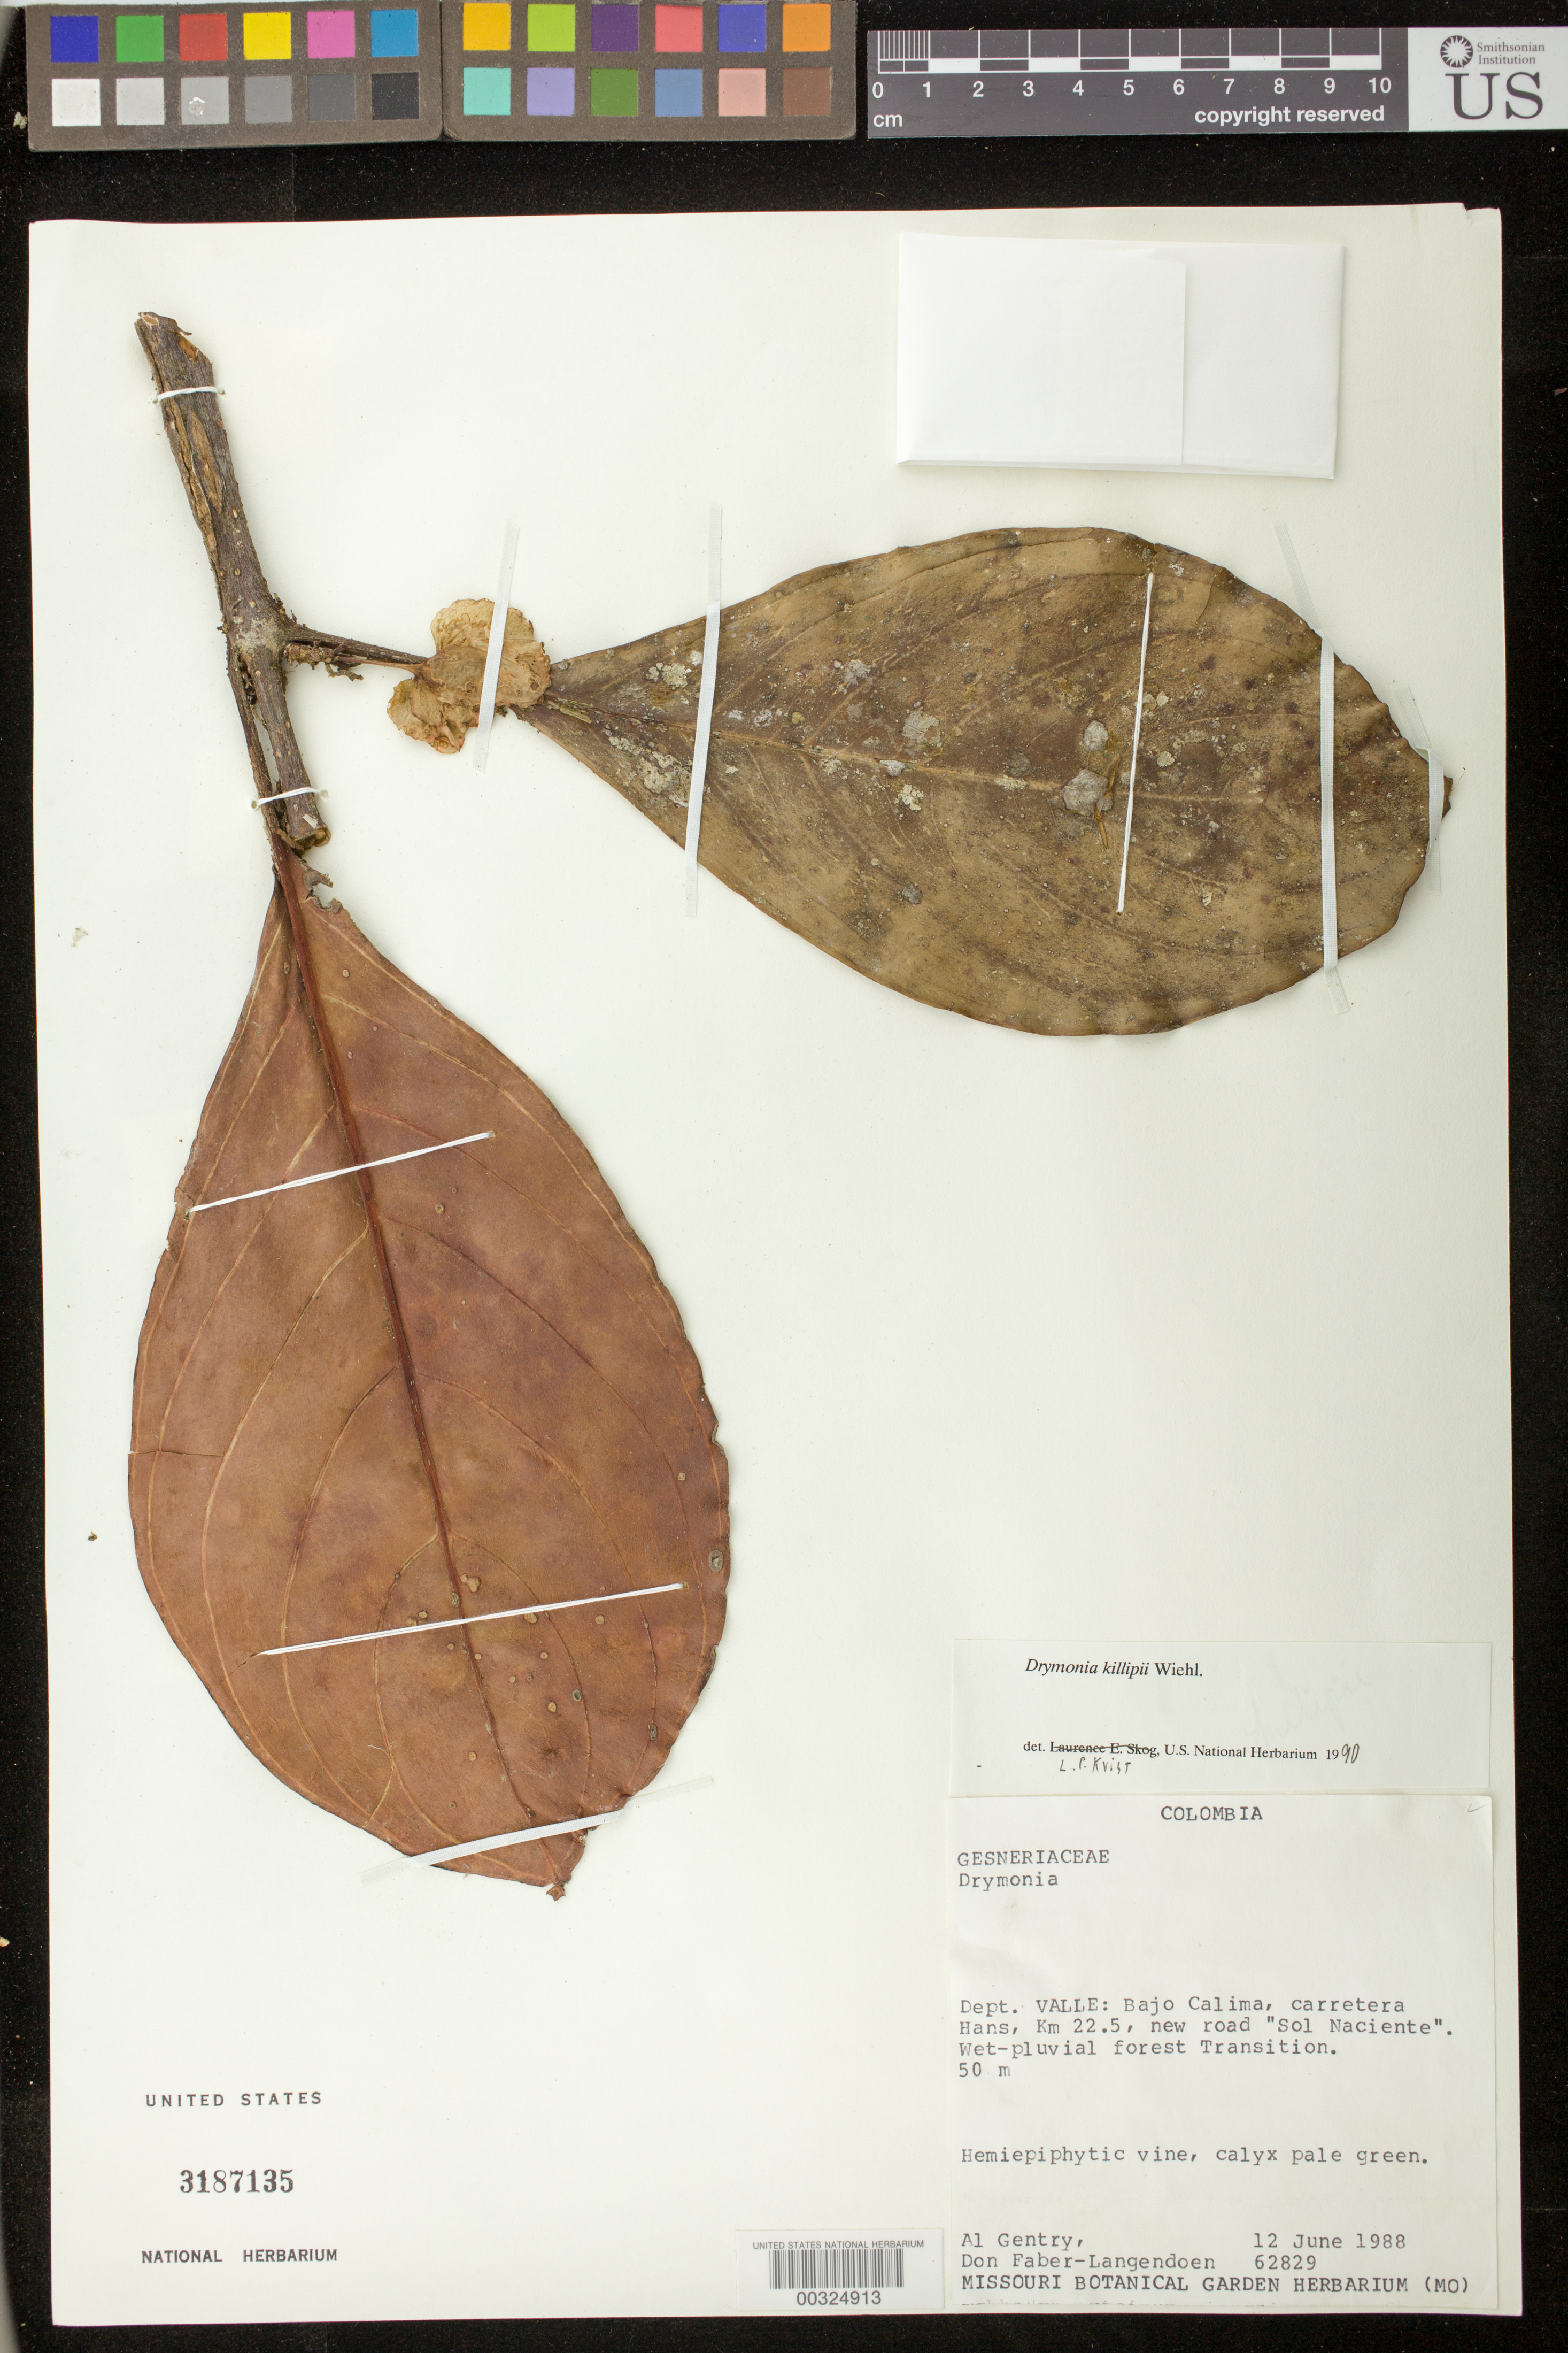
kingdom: Plantae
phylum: Tracheophyta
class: Magnoliopsida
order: Lamiales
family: Gesneriaceae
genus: Drymonia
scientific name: Drymonia killipii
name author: Wiehler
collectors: A. H. Gentry & D. Faber-Langendoen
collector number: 62829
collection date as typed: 12 Jun 1988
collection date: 1988-06-12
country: Colombia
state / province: Valle del Cauca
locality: Bajo Calima, Hans highway, km 22.5, new road "Sol Naciente"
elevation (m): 50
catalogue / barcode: US 3187135